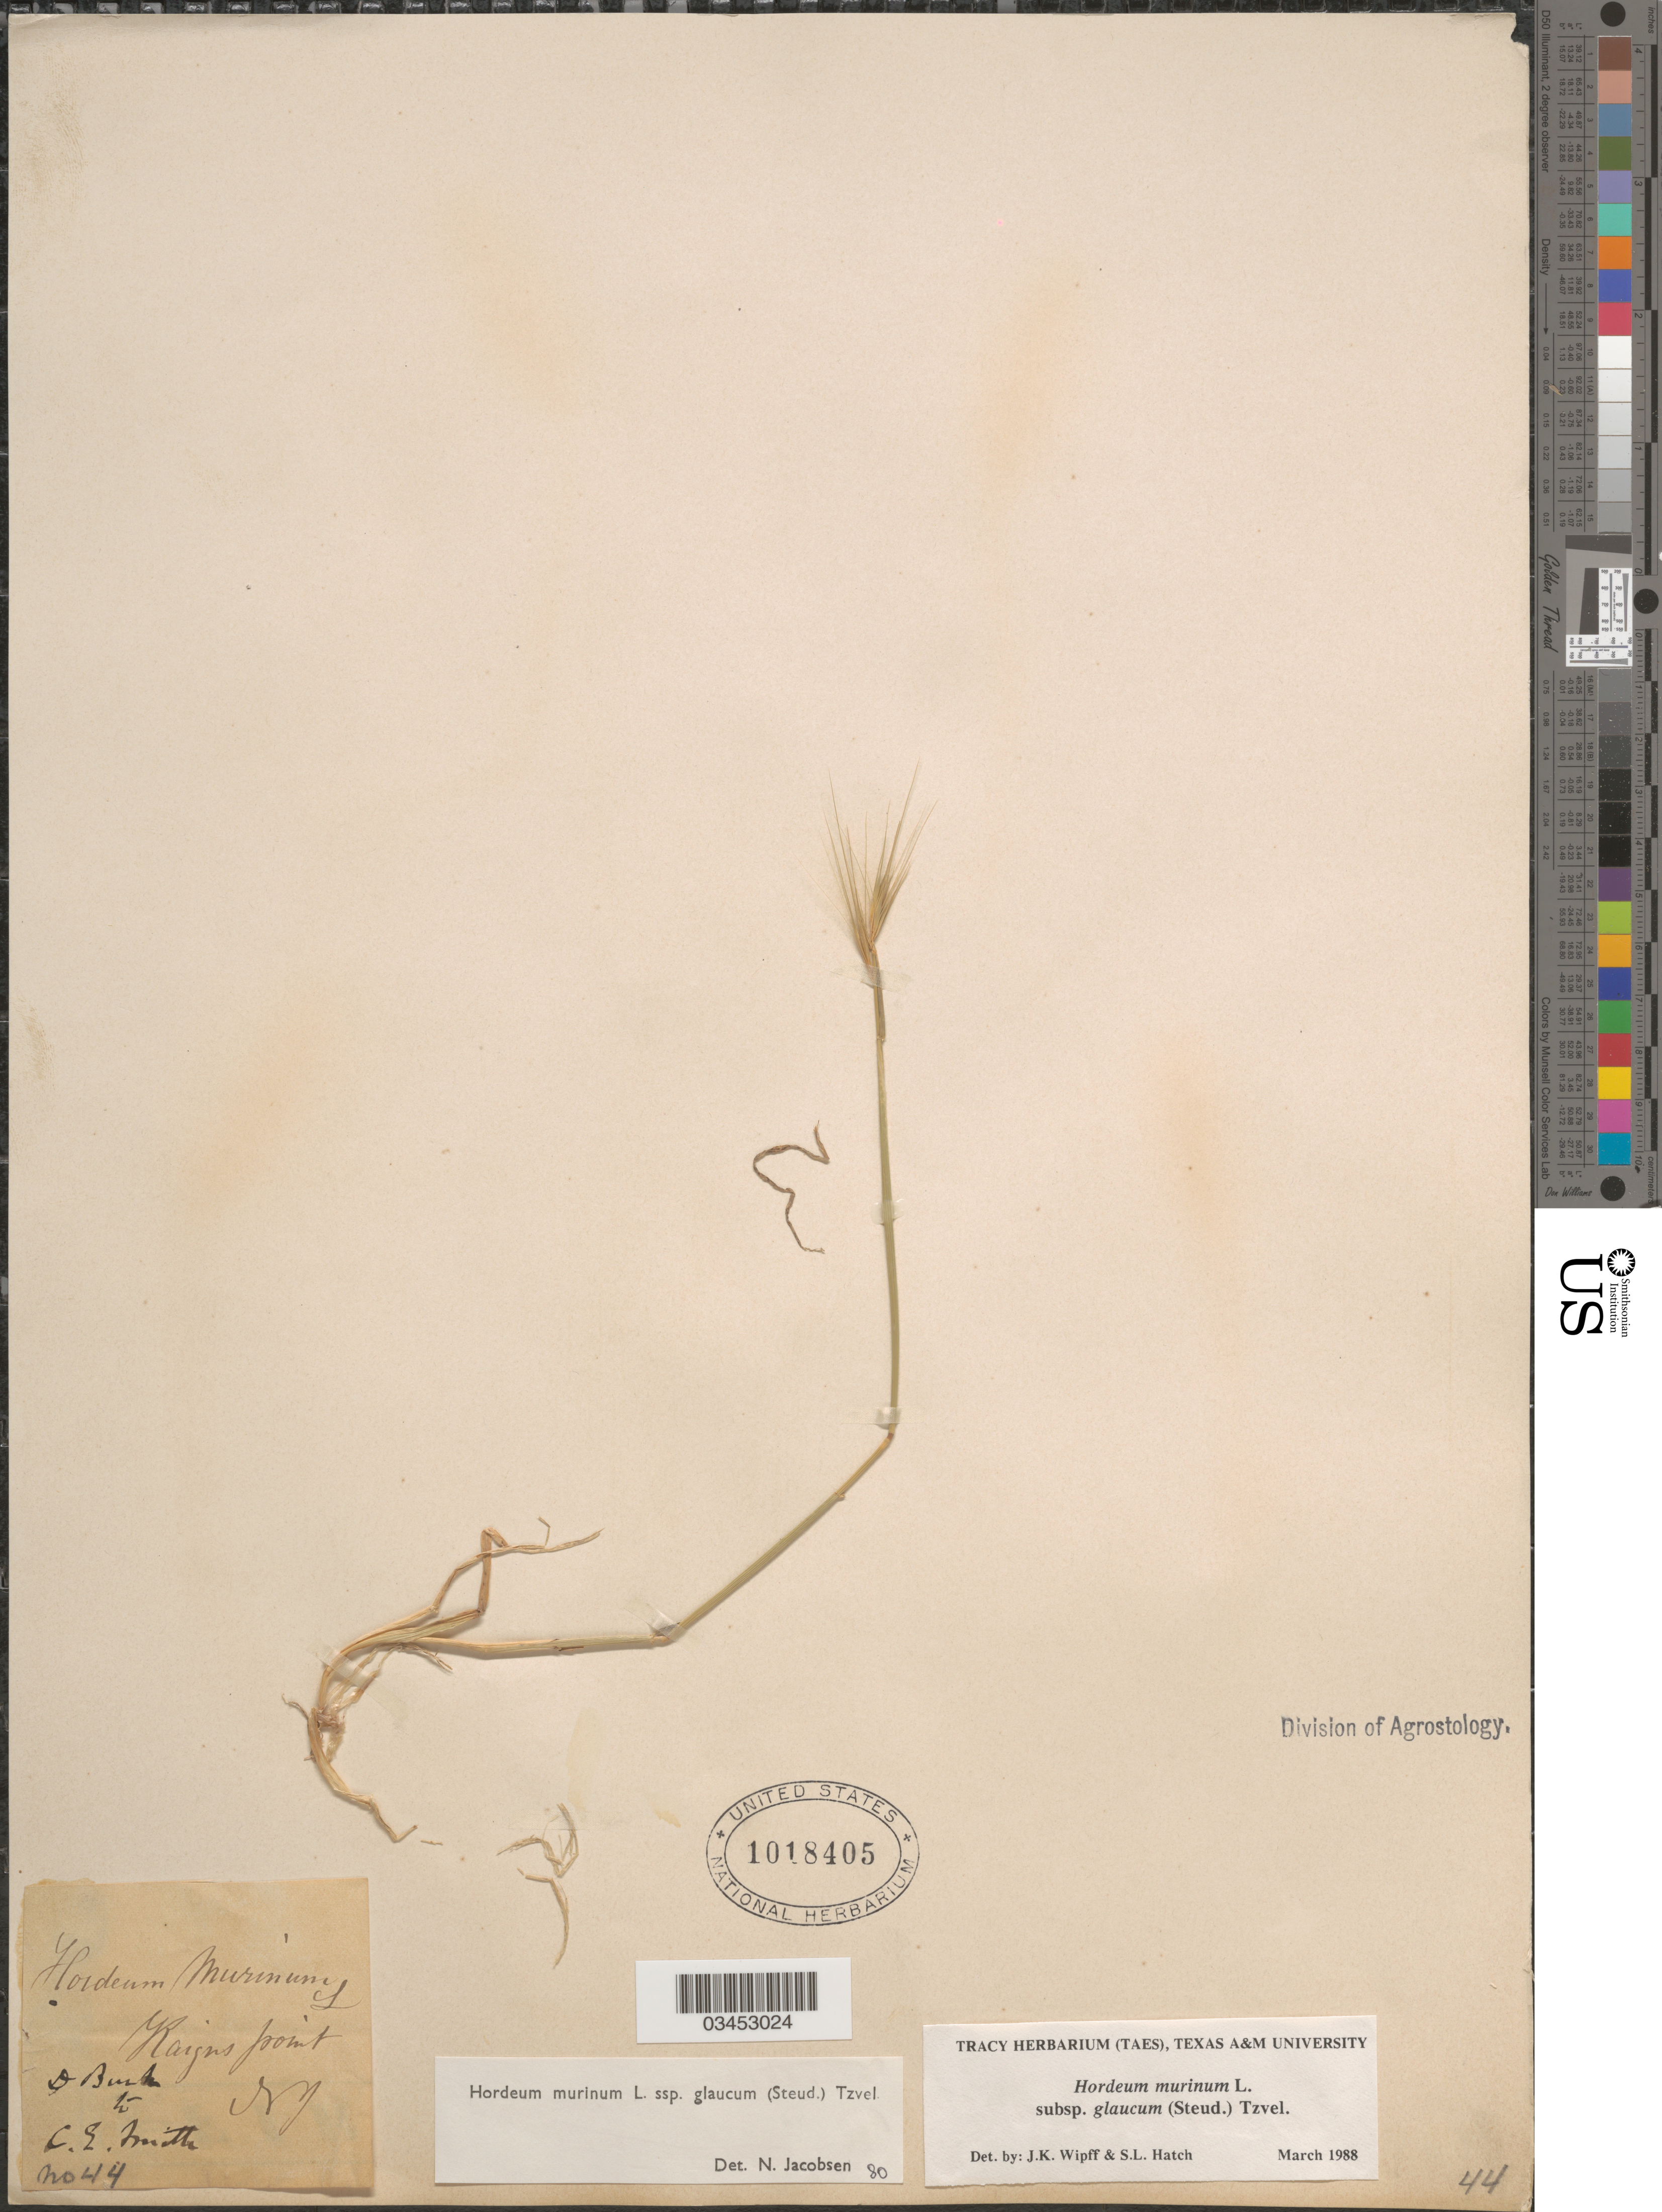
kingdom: Plantae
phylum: Tracheophyta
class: Liliopsida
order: Poales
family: Poaceae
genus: Hordeum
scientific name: Hordeum murinum subsp. glaucum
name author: (Steud.) Tzvelev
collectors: D. Burke & C. E. Smith Jr.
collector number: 44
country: United States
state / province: New Jersey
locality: Kargins point.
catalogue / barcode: US 1018405